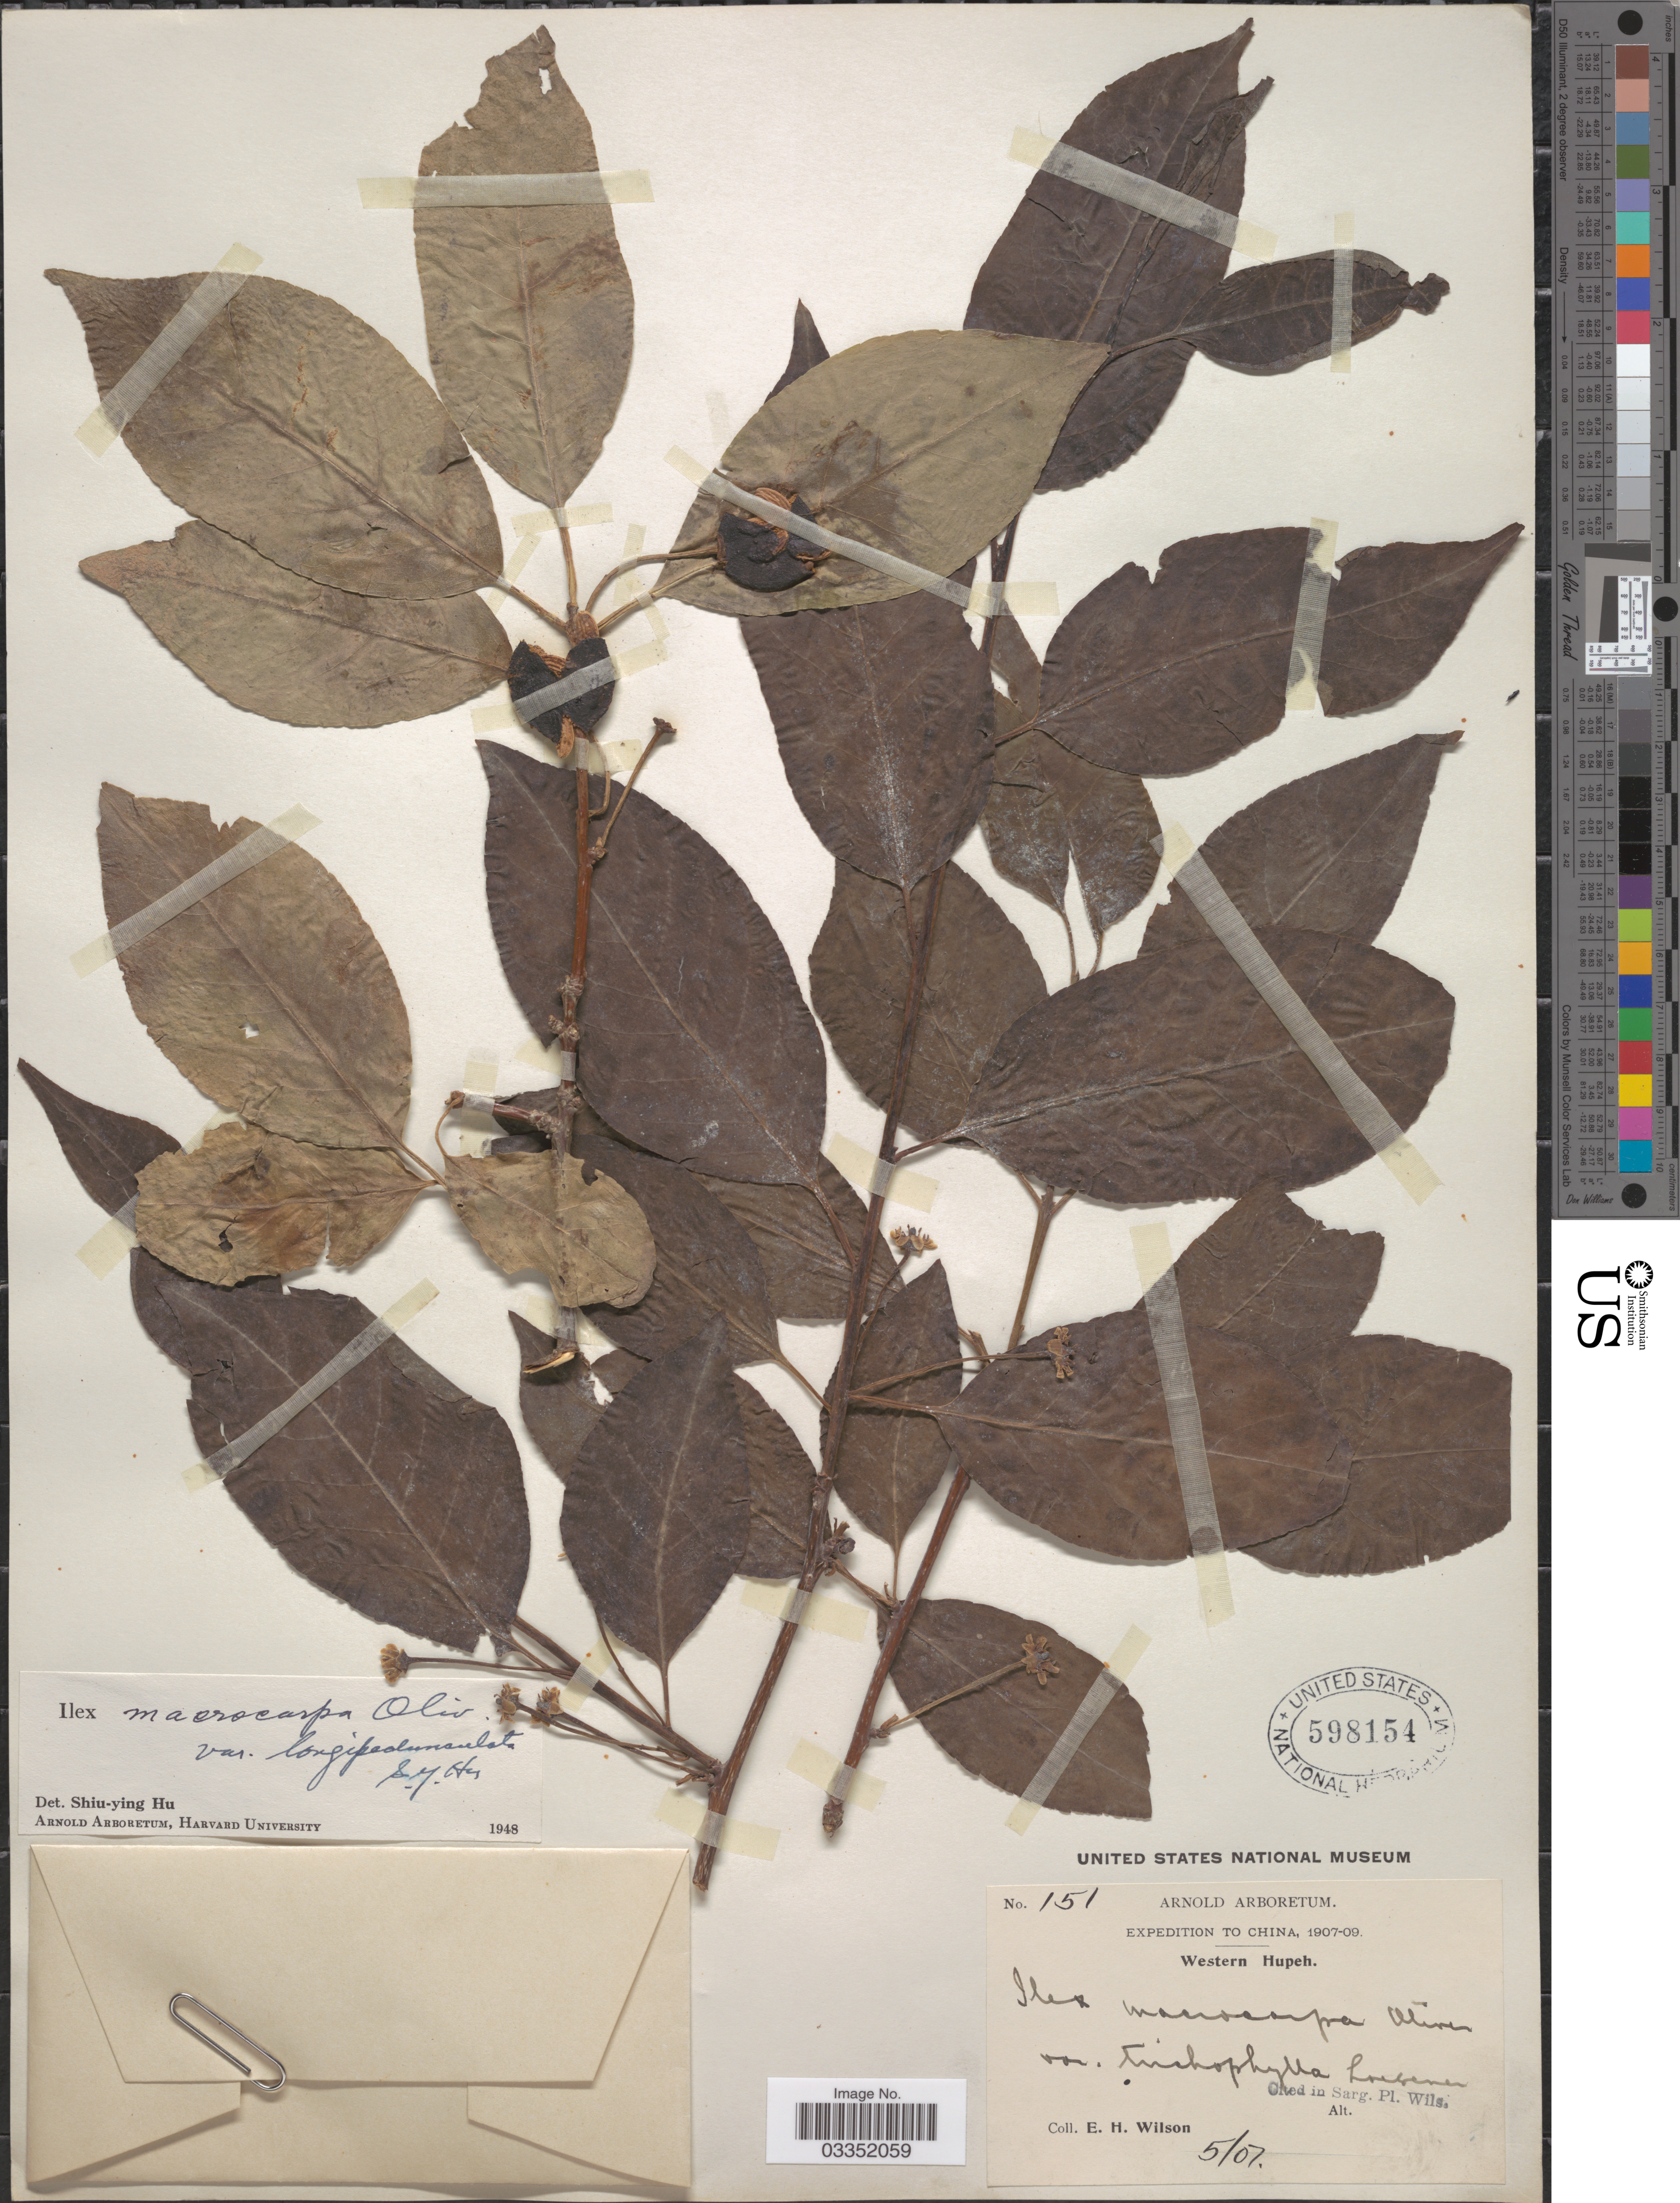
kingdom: Plantae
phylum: Tracheophyta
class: Magnoliopsida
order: Aquifoliales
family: Aquifoliaceae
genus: Ilex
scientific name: Ilex macrocarpa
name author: Oliv.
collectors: E. Wilson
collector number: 151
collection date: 1907-05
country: China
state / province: Hubei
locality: Western Hupeh.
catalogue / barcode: US 598154